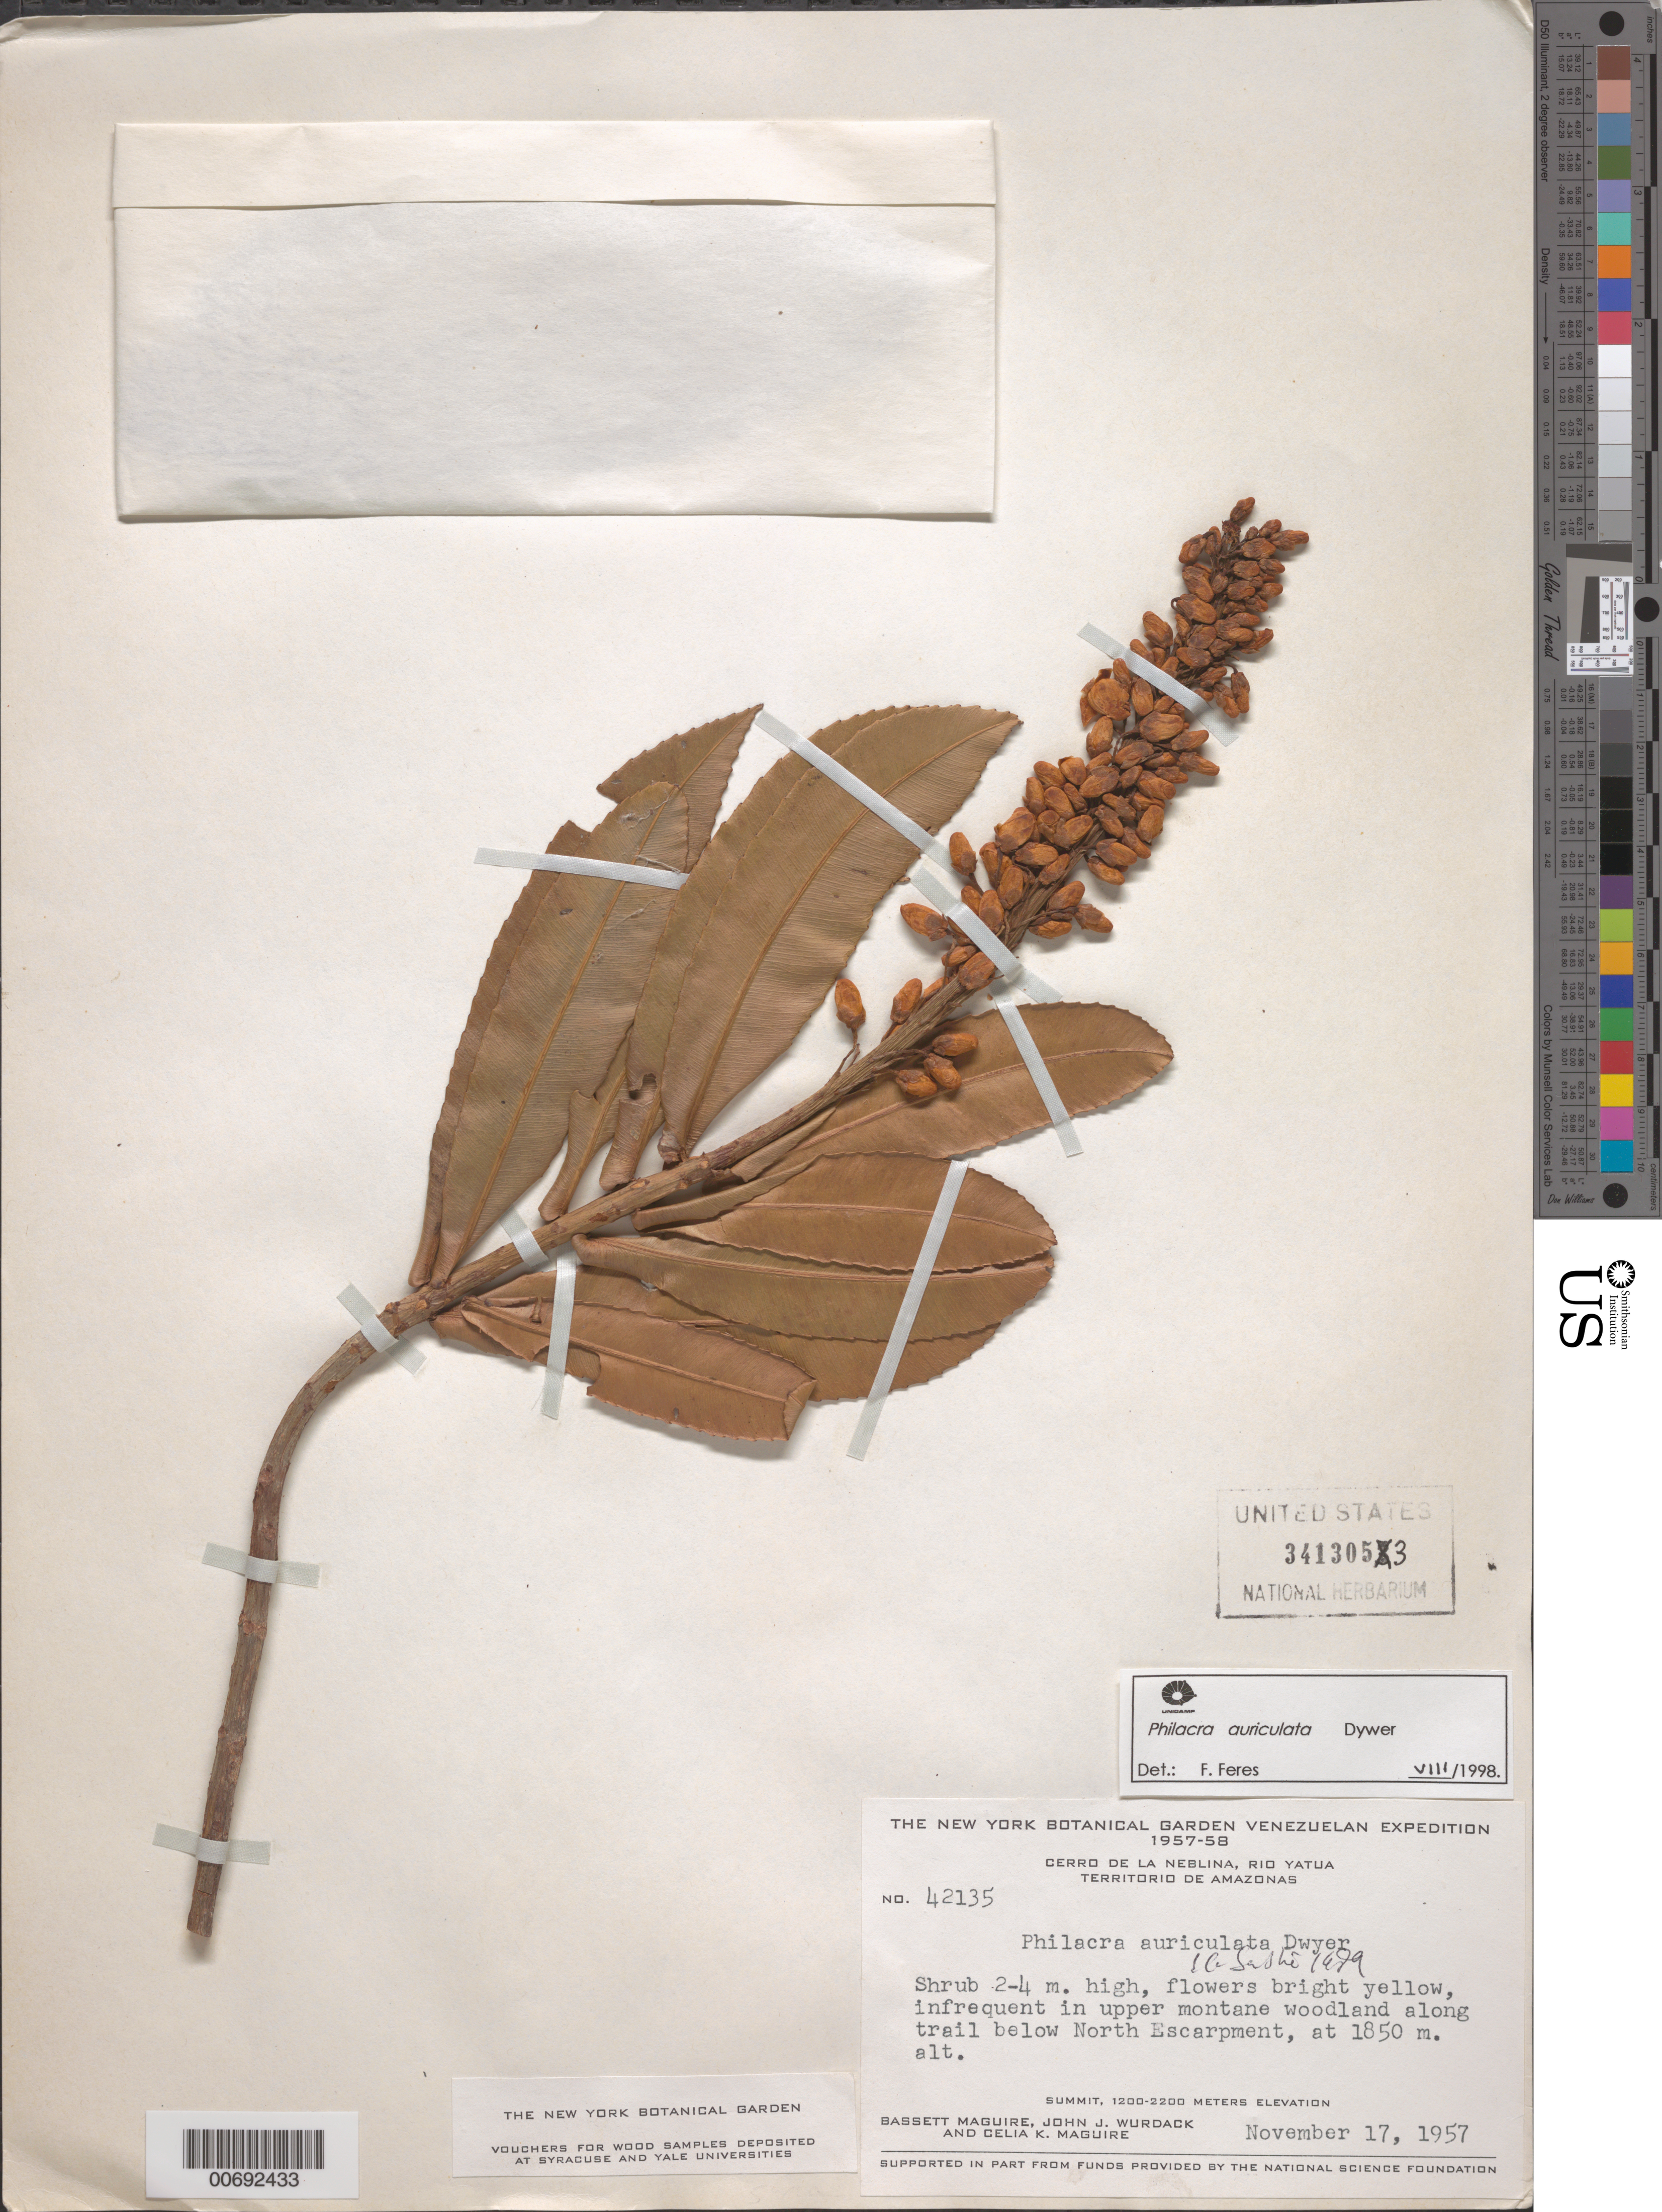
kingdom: Plantae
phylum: Tracheophyta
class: Magnoliopsida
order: Malpighiales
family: Ochnaceae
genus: Philacra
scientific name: Philacra auriculata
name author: Dwyer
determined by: Feres, F.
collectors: B. Maguire, J. J. Wurdack & C. K. Maguire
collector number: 42135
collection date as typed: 17-Nov-57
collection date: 1957-11-17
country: Venezuela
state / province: Amazonas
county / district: Río Negro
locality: Cerro de la Neblina, Río Yatua, North Escarpment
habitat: Upper montane woodland along trail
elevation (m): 1850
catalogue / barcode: US 3413053